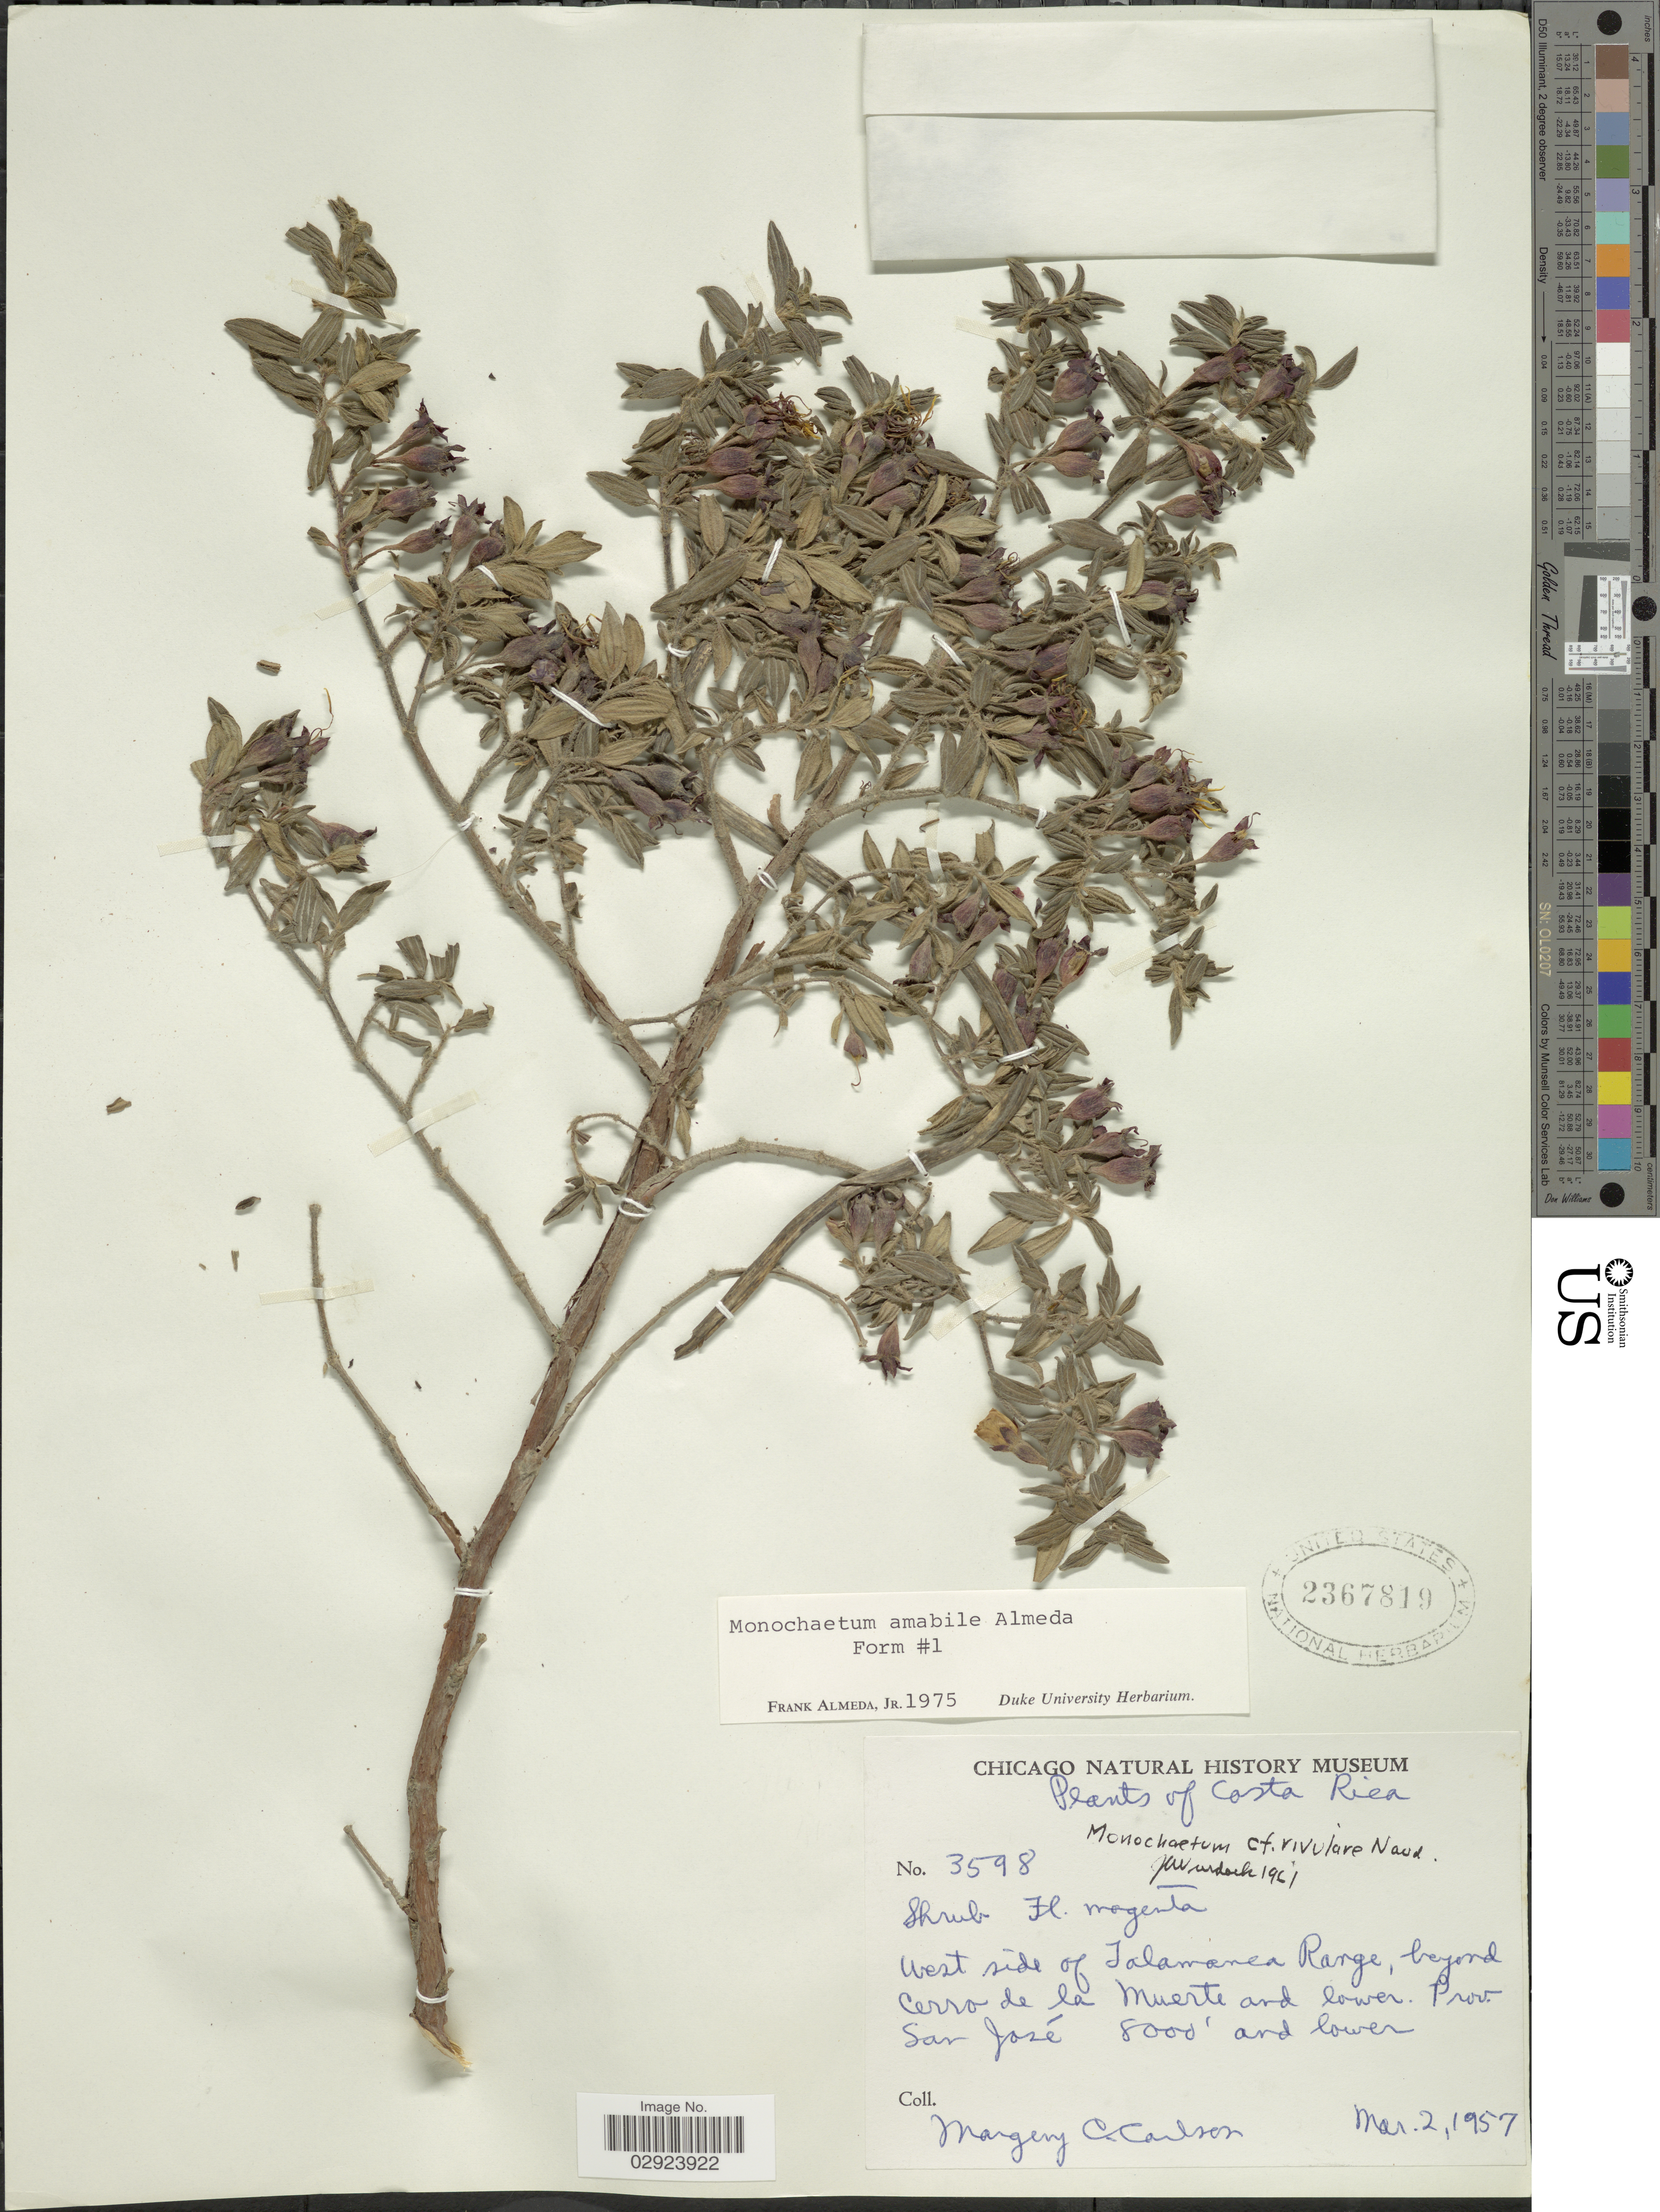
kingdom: Plantae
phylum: Tracheophyta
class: Magnoliopsida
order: Myrtales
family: Melastomataceae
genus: Monochaetum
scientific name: Monochaetum amabile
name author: Almeda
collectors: M. C. Carlson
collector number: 3598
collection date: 1957-03-02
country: Costa Rica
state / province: San José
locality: West side of Talamanca Range, beyond Cerro de la Muerte and lower. Prov. San José.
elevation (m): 2438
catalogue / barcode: US 2367819